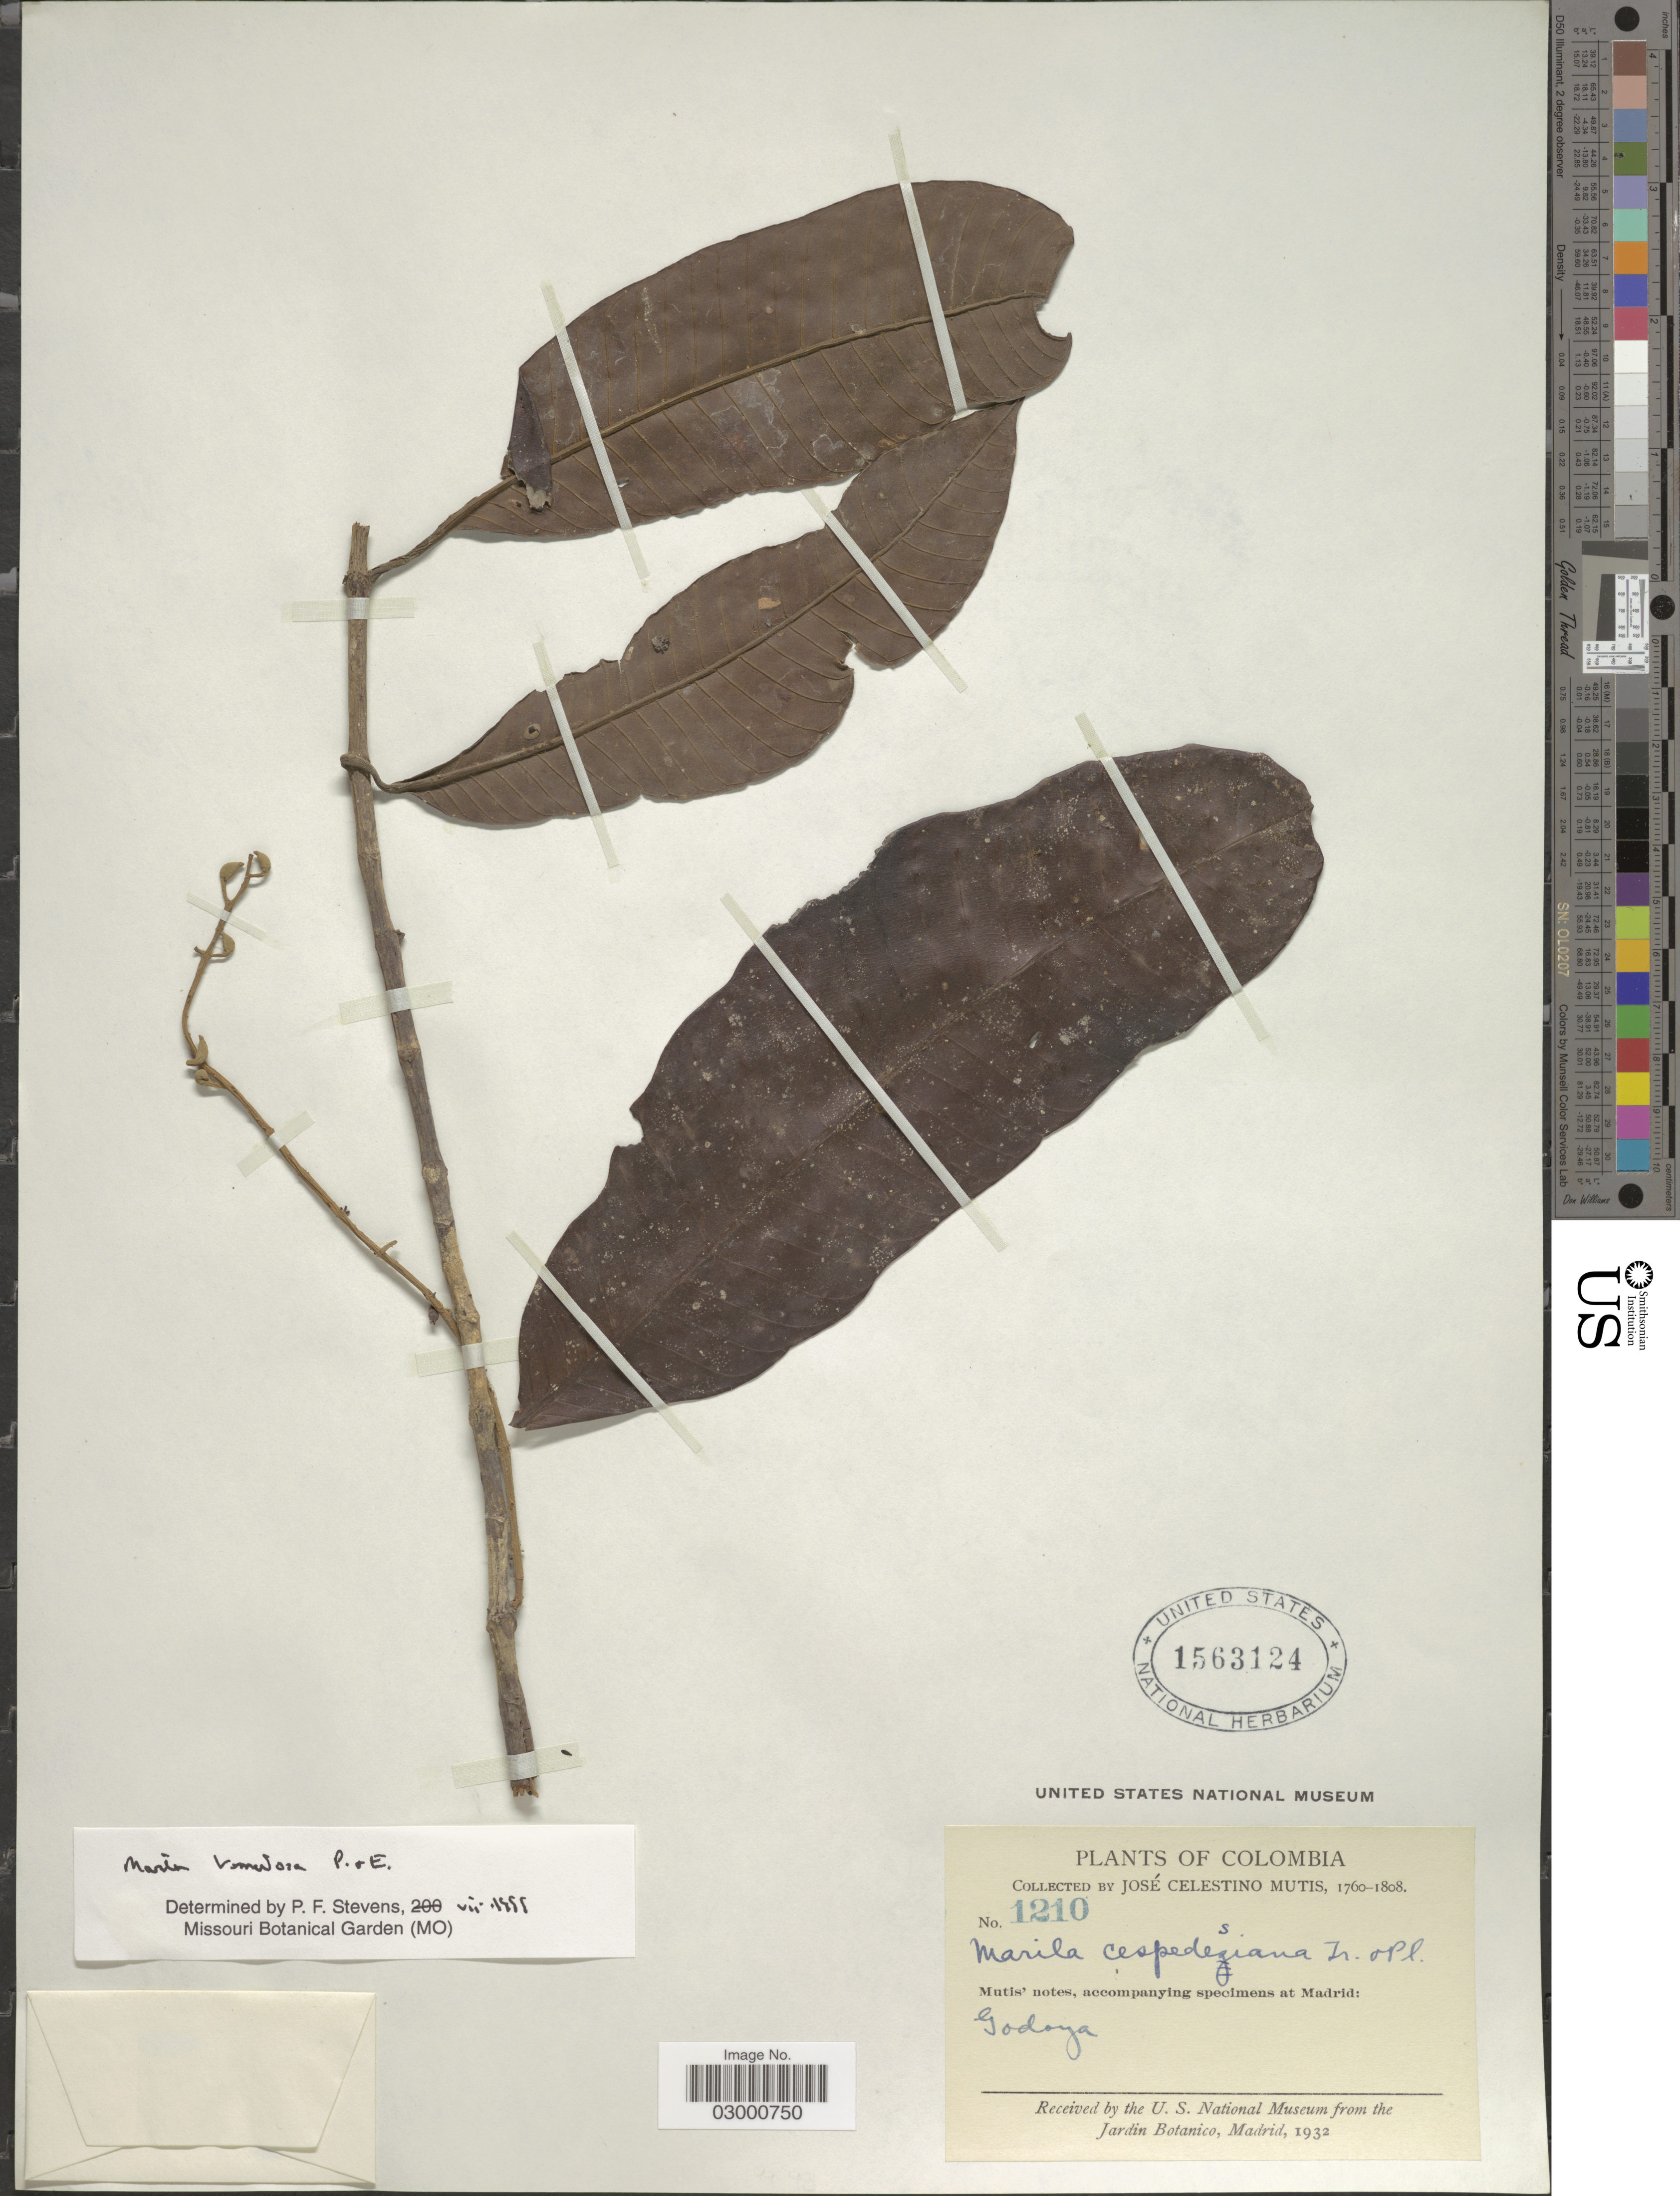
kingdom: Plantae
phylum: Tracheophyta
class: Magnoliopsida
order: Malpighiales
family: Calophyllaceae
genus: Marila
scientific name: Marila tomentosa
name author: Poepp.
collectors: J. C. B. Mutis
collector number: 1210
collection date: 1760/1808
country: Colombia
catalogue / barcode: US 1563124